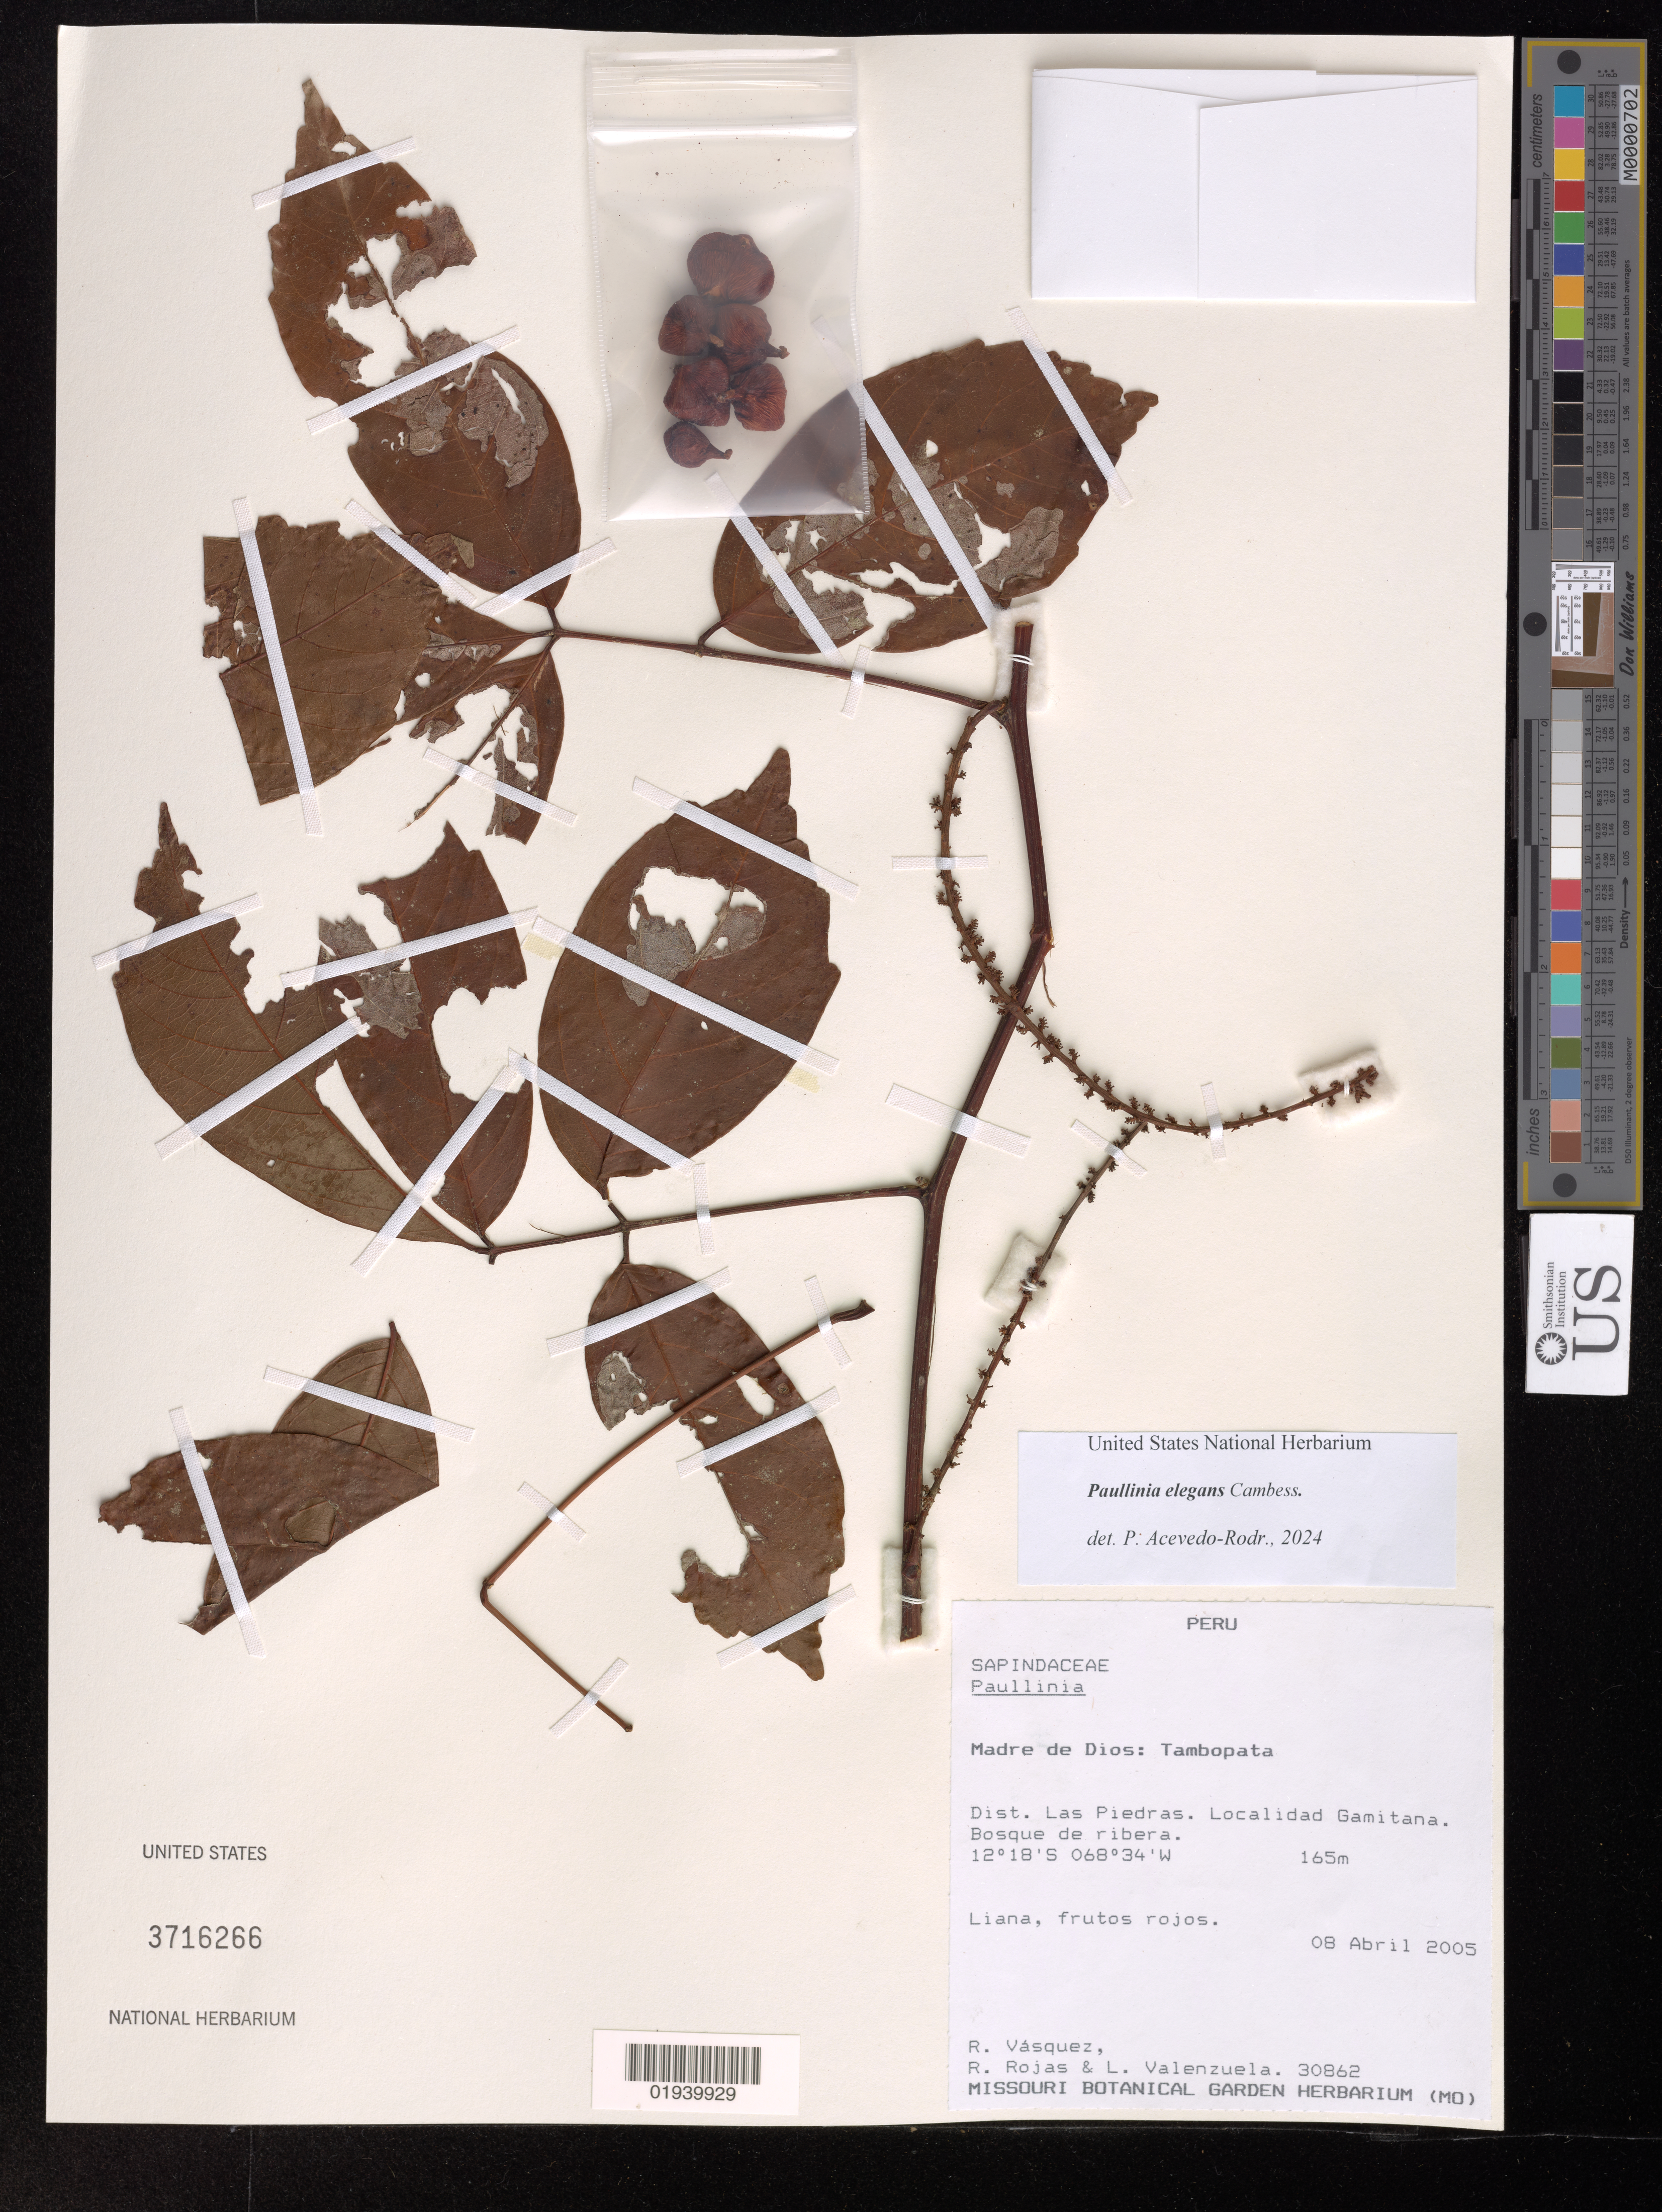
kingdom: Plantae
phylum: Tracheophyta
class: Magnoliopsida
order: Sapindales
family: Sapindaceae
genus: Paullinia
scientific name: Paullinia elegans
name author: Cambess.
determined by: Acevedo-Rodriguez, P., (US), Smithsonian Institution - National Museum of Natural History (UNITED STATES)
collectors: R. Vásquez M., R. Rojas & L. Valenzuela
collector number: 30862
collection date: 2005-04-08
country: Peru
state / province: Madre de Dios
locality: Tambopata. Dist. Las Piedras, localidad Gamitana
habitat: Bosque de ribera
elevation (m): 165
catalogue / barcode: US 3716266